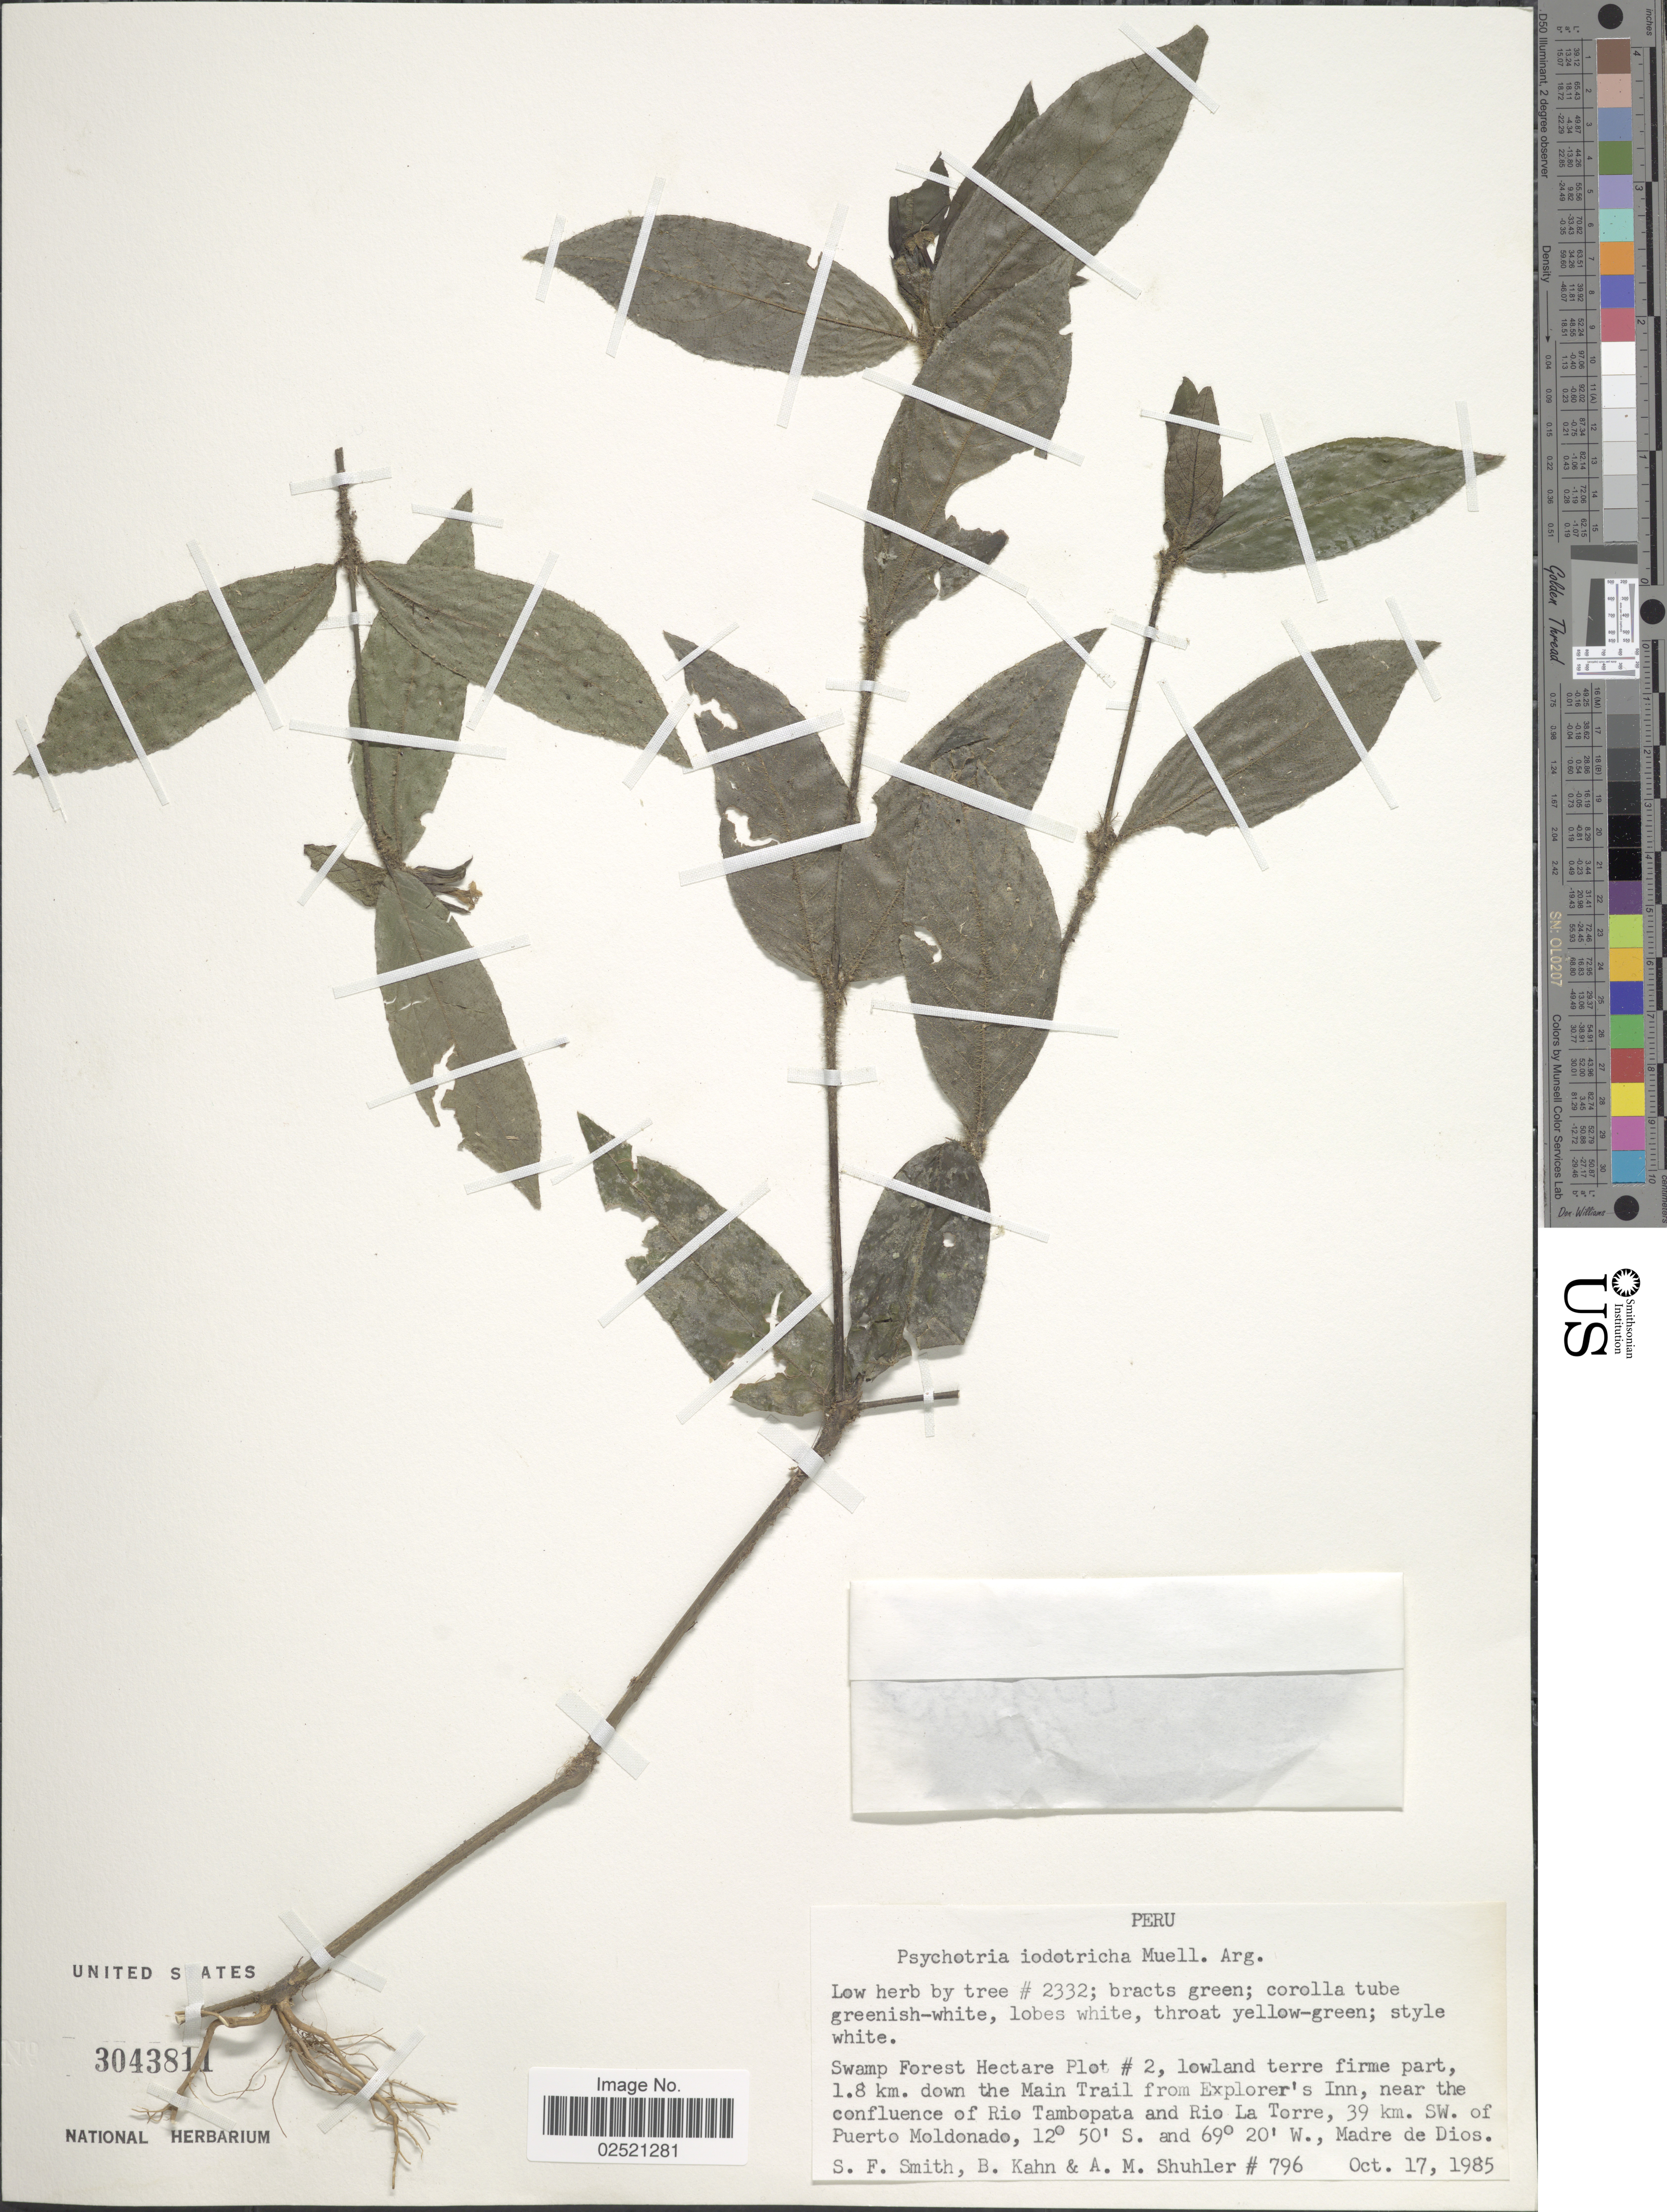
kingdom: Plantae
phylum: Tracheophyta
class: Magnoliopsida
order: Gentianales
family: Rubiaceae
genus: Psychotria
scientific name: Psychotria iodotricha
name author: Müll. Arg.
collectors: S.F. Smith, B. Kahn & A. Shuhler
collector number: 796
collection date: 1985-10-17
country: Peru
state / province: Madre de Dios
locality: Swamp Forest Hectare Plot #2, lowland terre firme part, 1.8 km. down the Main Trail from Explorer's Inn, near the confluence of Rio Tambopata and Rio La Torre, 39 km. SW. of Puerto Moldonado.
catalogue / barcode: US 3043811